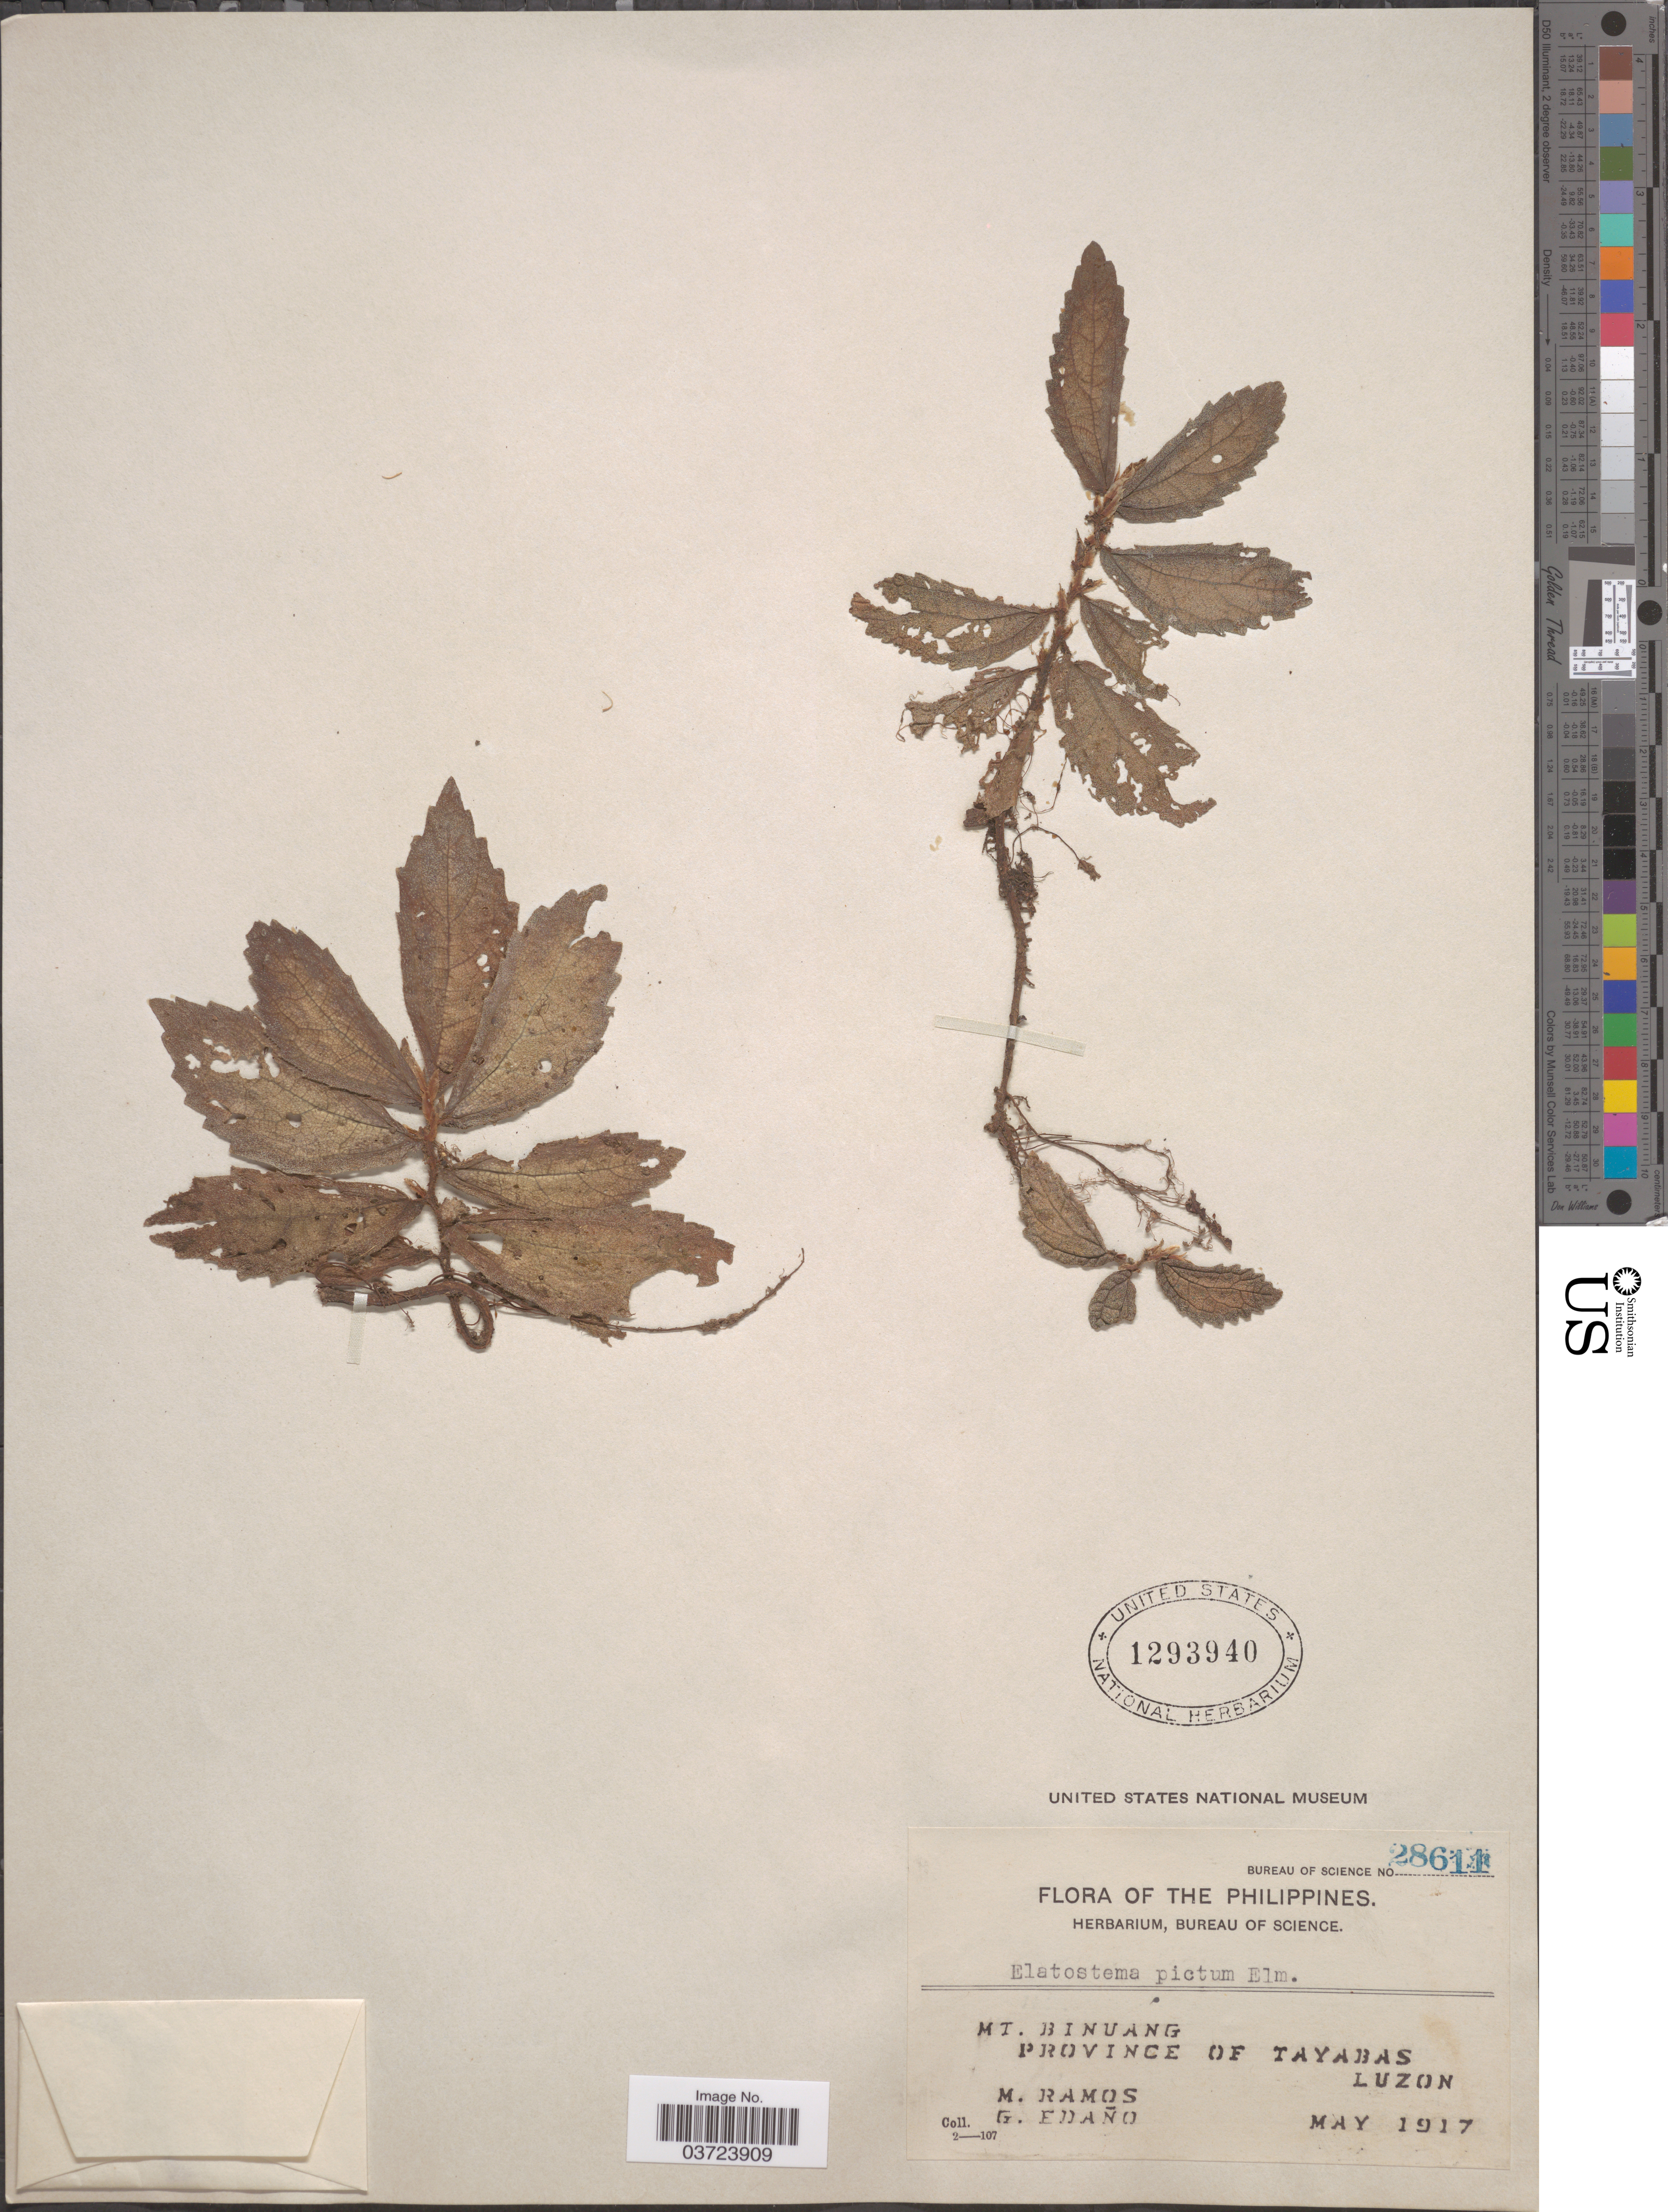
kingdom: Plantae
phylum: Tracheophyta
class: Magnoliopsida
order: Rosales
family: Urticaceae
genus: Elatostema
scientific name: Elatostema pictum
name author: Hallier f.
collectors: M. Ramos & G. Edaño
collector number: Bureau of Science 28611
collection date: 1917-05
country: Philippines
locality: Mt. Binuang. Province of Tayabas. Luzon.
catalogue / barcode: US 1293940